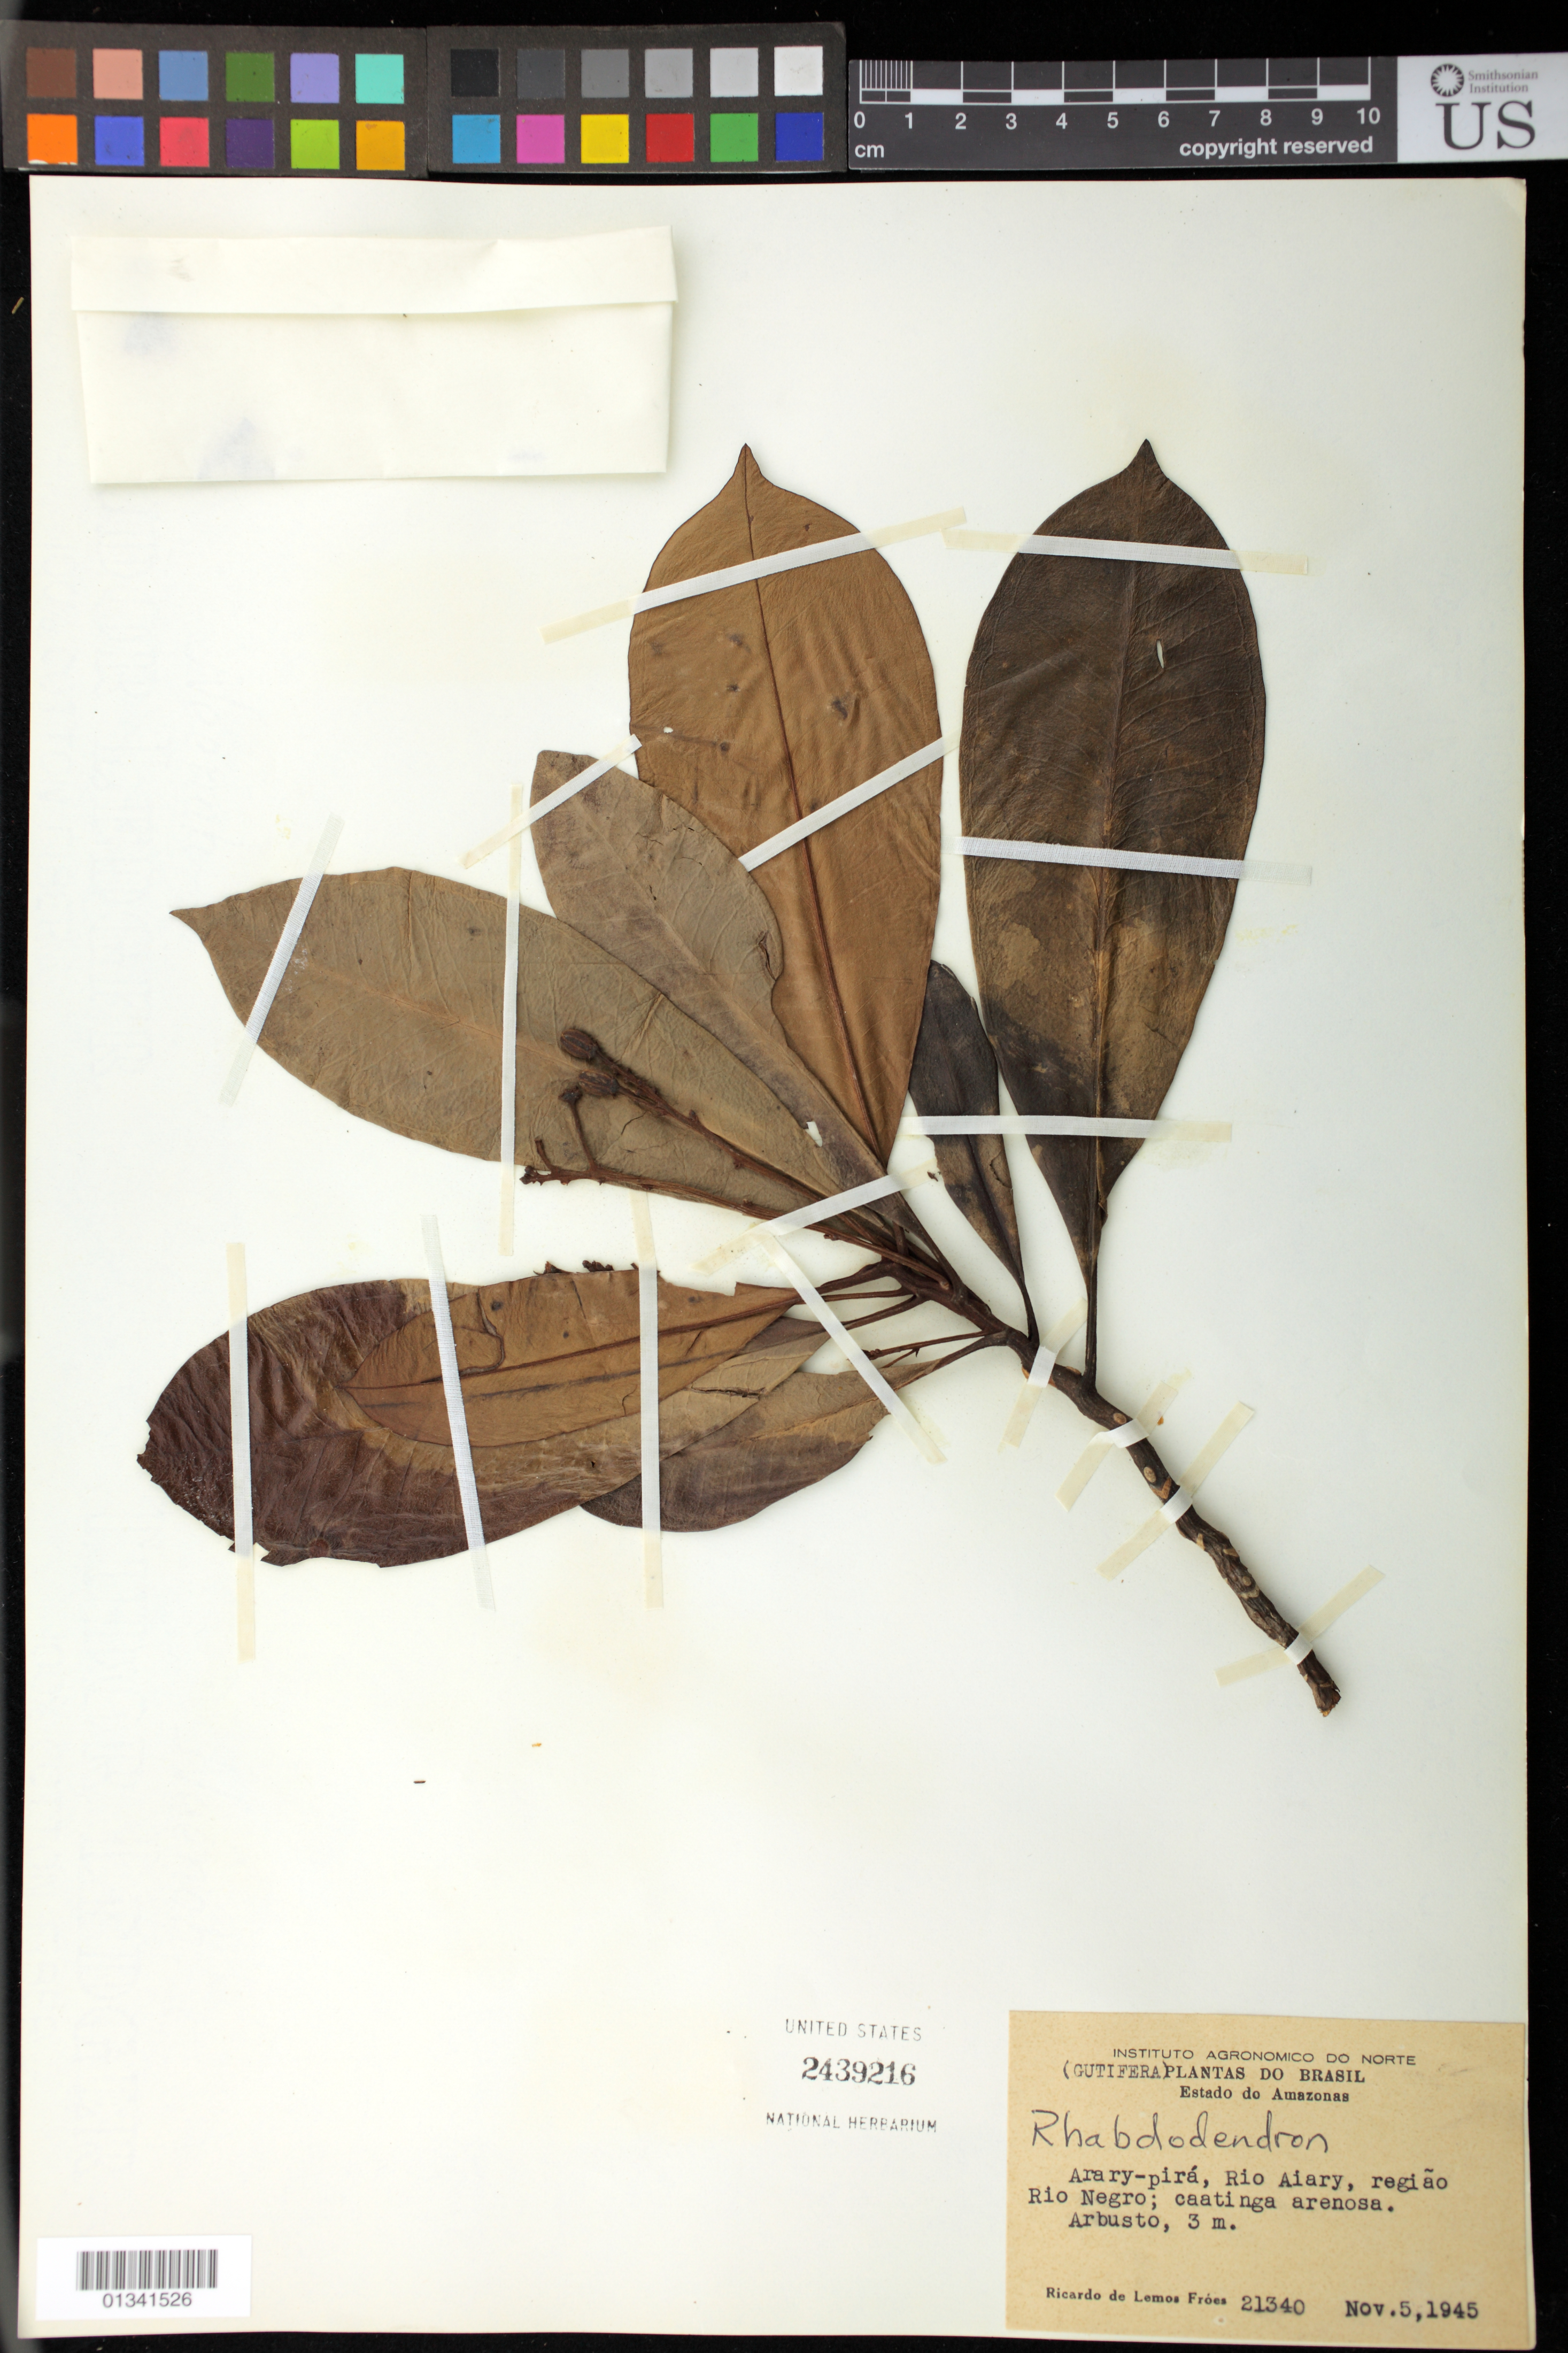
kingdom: Plantae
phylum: Tracheophyta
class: Magnoliopsida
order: Caryophyllales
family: Rhabdodendraceae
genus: Rhabdodendron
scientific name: Rhabdodendron sp.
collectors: R. L. Fróes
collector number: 21340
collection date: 1945-11-05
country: Brazil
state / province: Amazonas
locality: Arary-pirá, Rio Aiary, região Rio Negro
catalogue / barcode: US 2439216